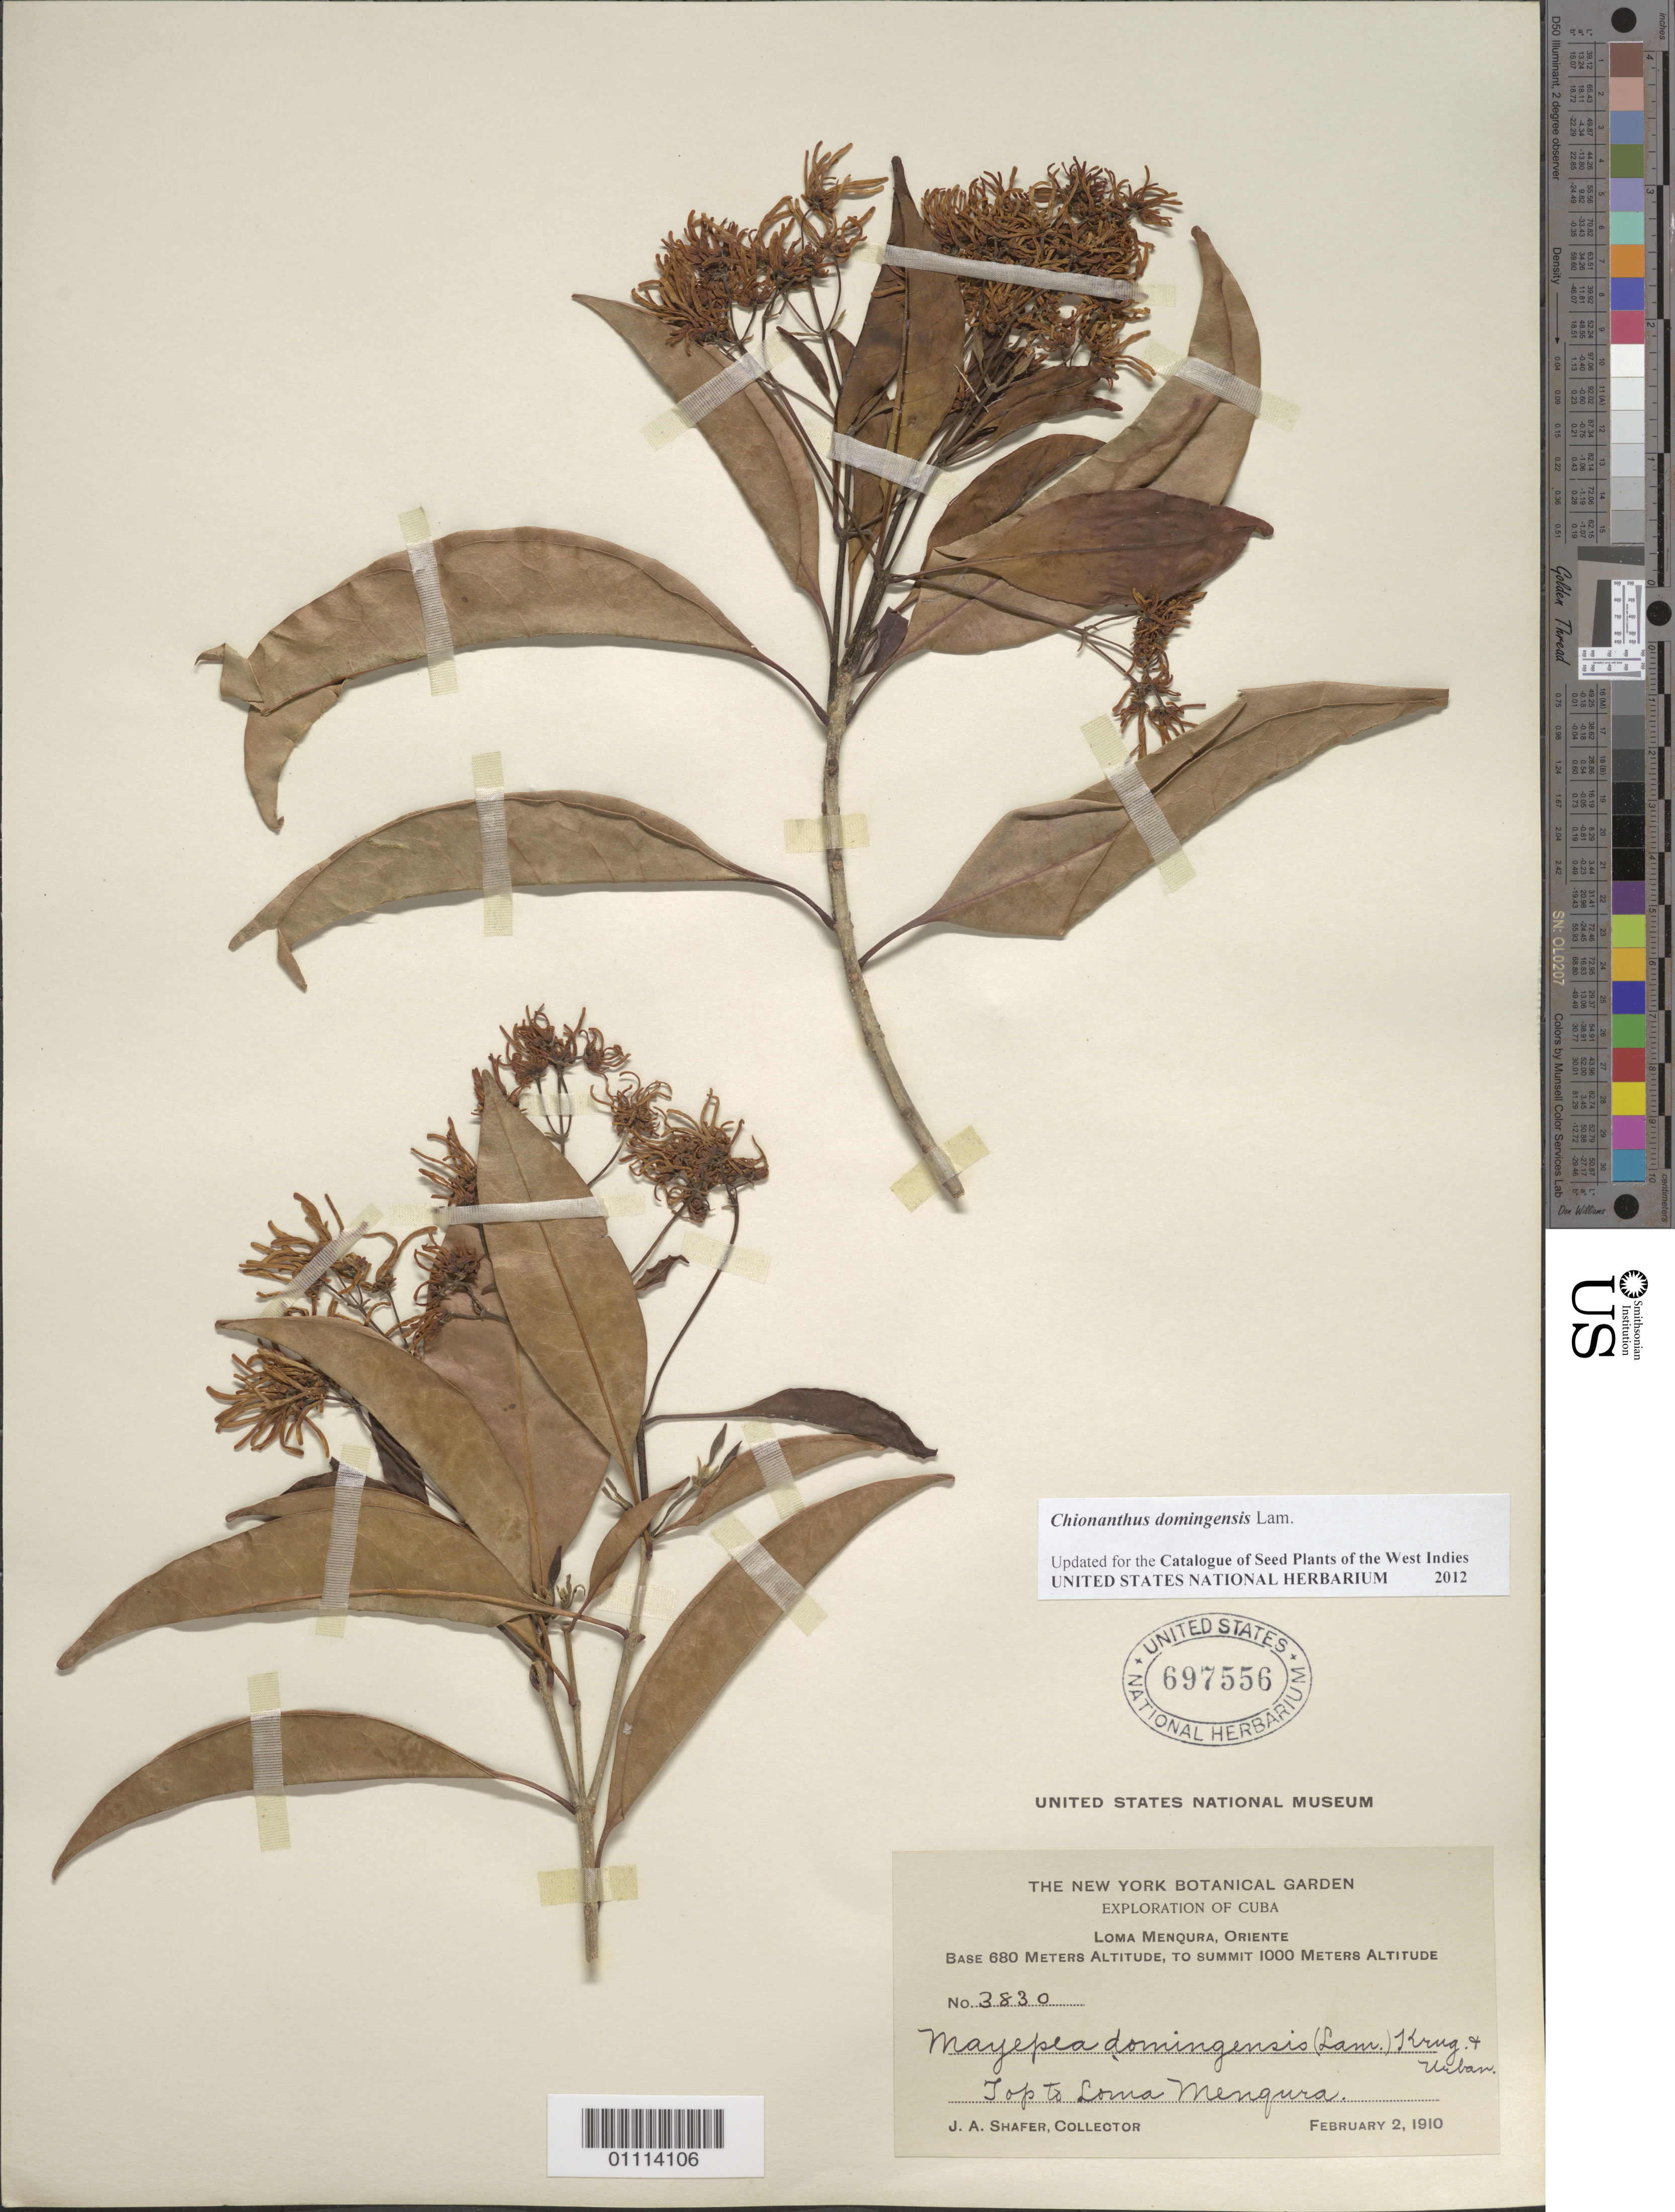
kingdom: Plantae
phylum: Tracheophyta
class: Magnoliopsida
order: Lamiales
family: Oleaceae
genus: Linociera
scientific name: Linociera domingensis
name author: (Lam.) Knobl.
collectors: J. A. Shafer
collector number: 3830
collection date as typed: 02 Feb 1910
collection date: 1910-02-02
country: Cuba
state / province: Holguín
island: Cuba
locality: Loma Menqura, Oriente, top to Loma Menqura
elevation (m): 680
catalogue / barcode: US 697556